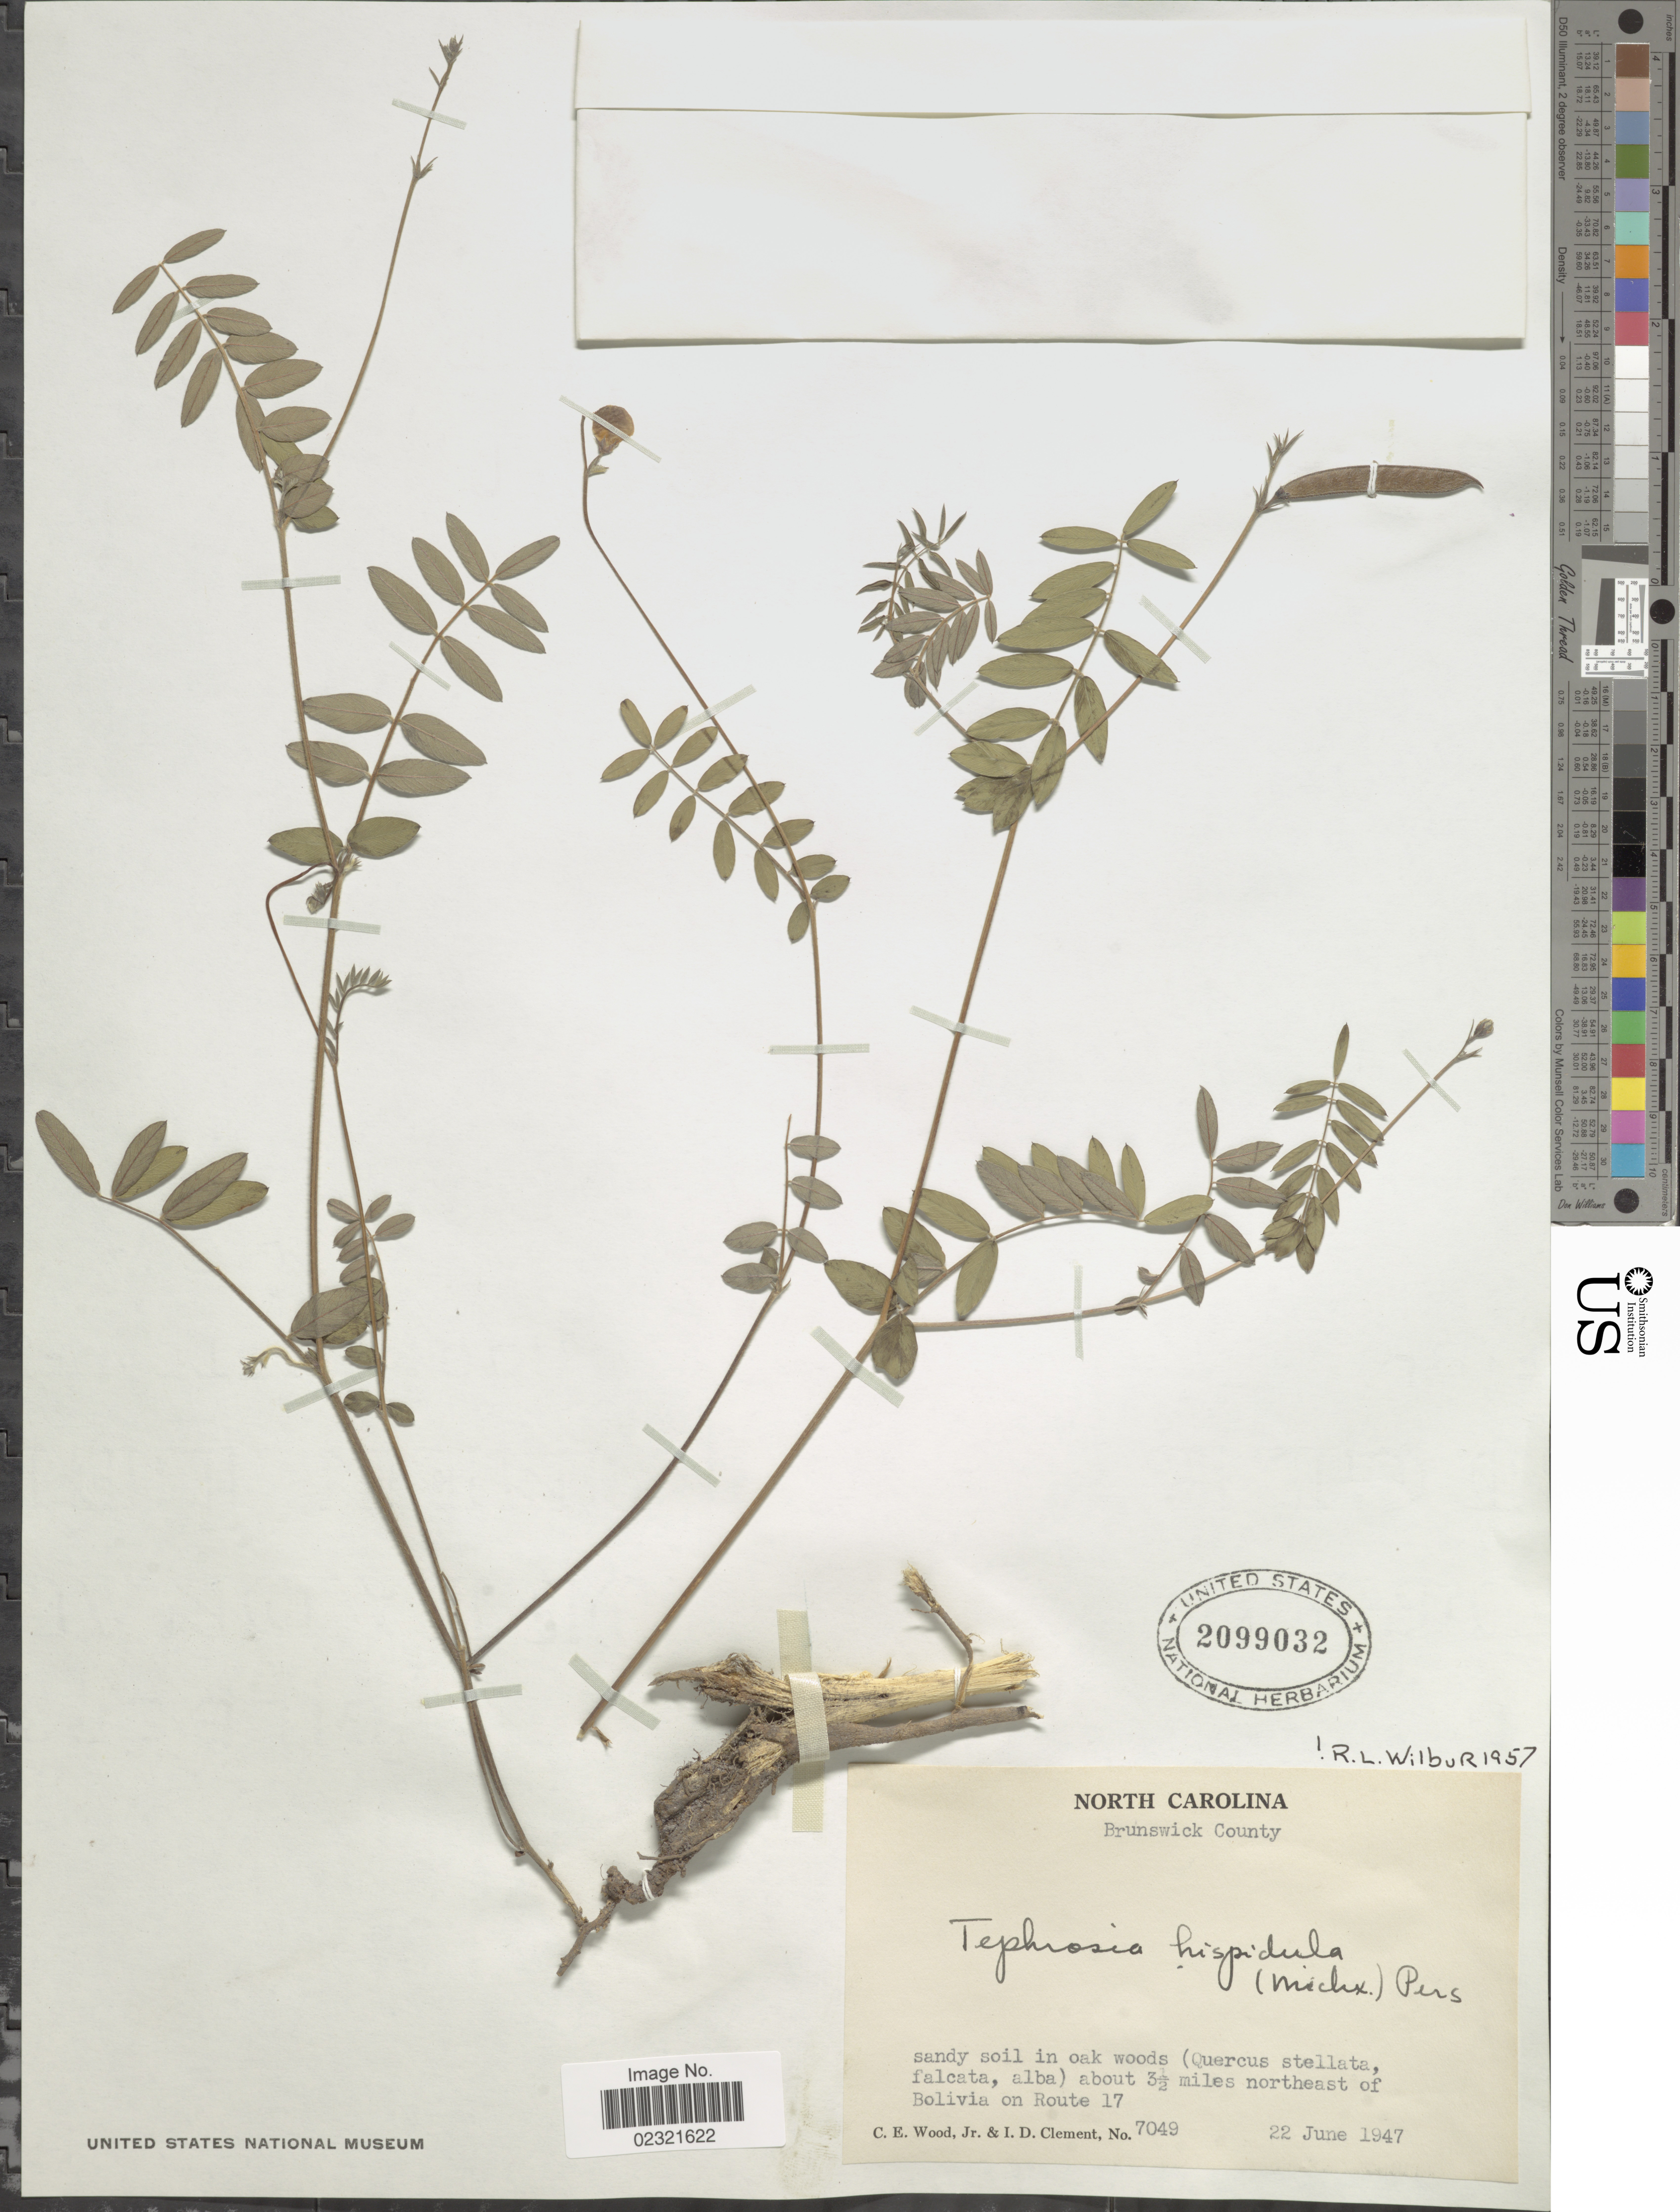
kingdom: Plantae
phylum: Tracheophyta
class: Magnoliopsida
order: Fabales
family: Fabaceae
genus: Tephrosia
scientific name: Tephrosia hispidula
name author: (Michx.) Pers.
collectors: C. Wood & I. Clement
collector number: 7049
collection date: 1947-06-22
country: United States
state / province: North Carolina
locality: Brunswick County, sandy soil in oak woods (Quercus stellata, falcata, alba) about 3½ miles northeast of Bolivia on Route 17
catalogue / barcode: US 2099032